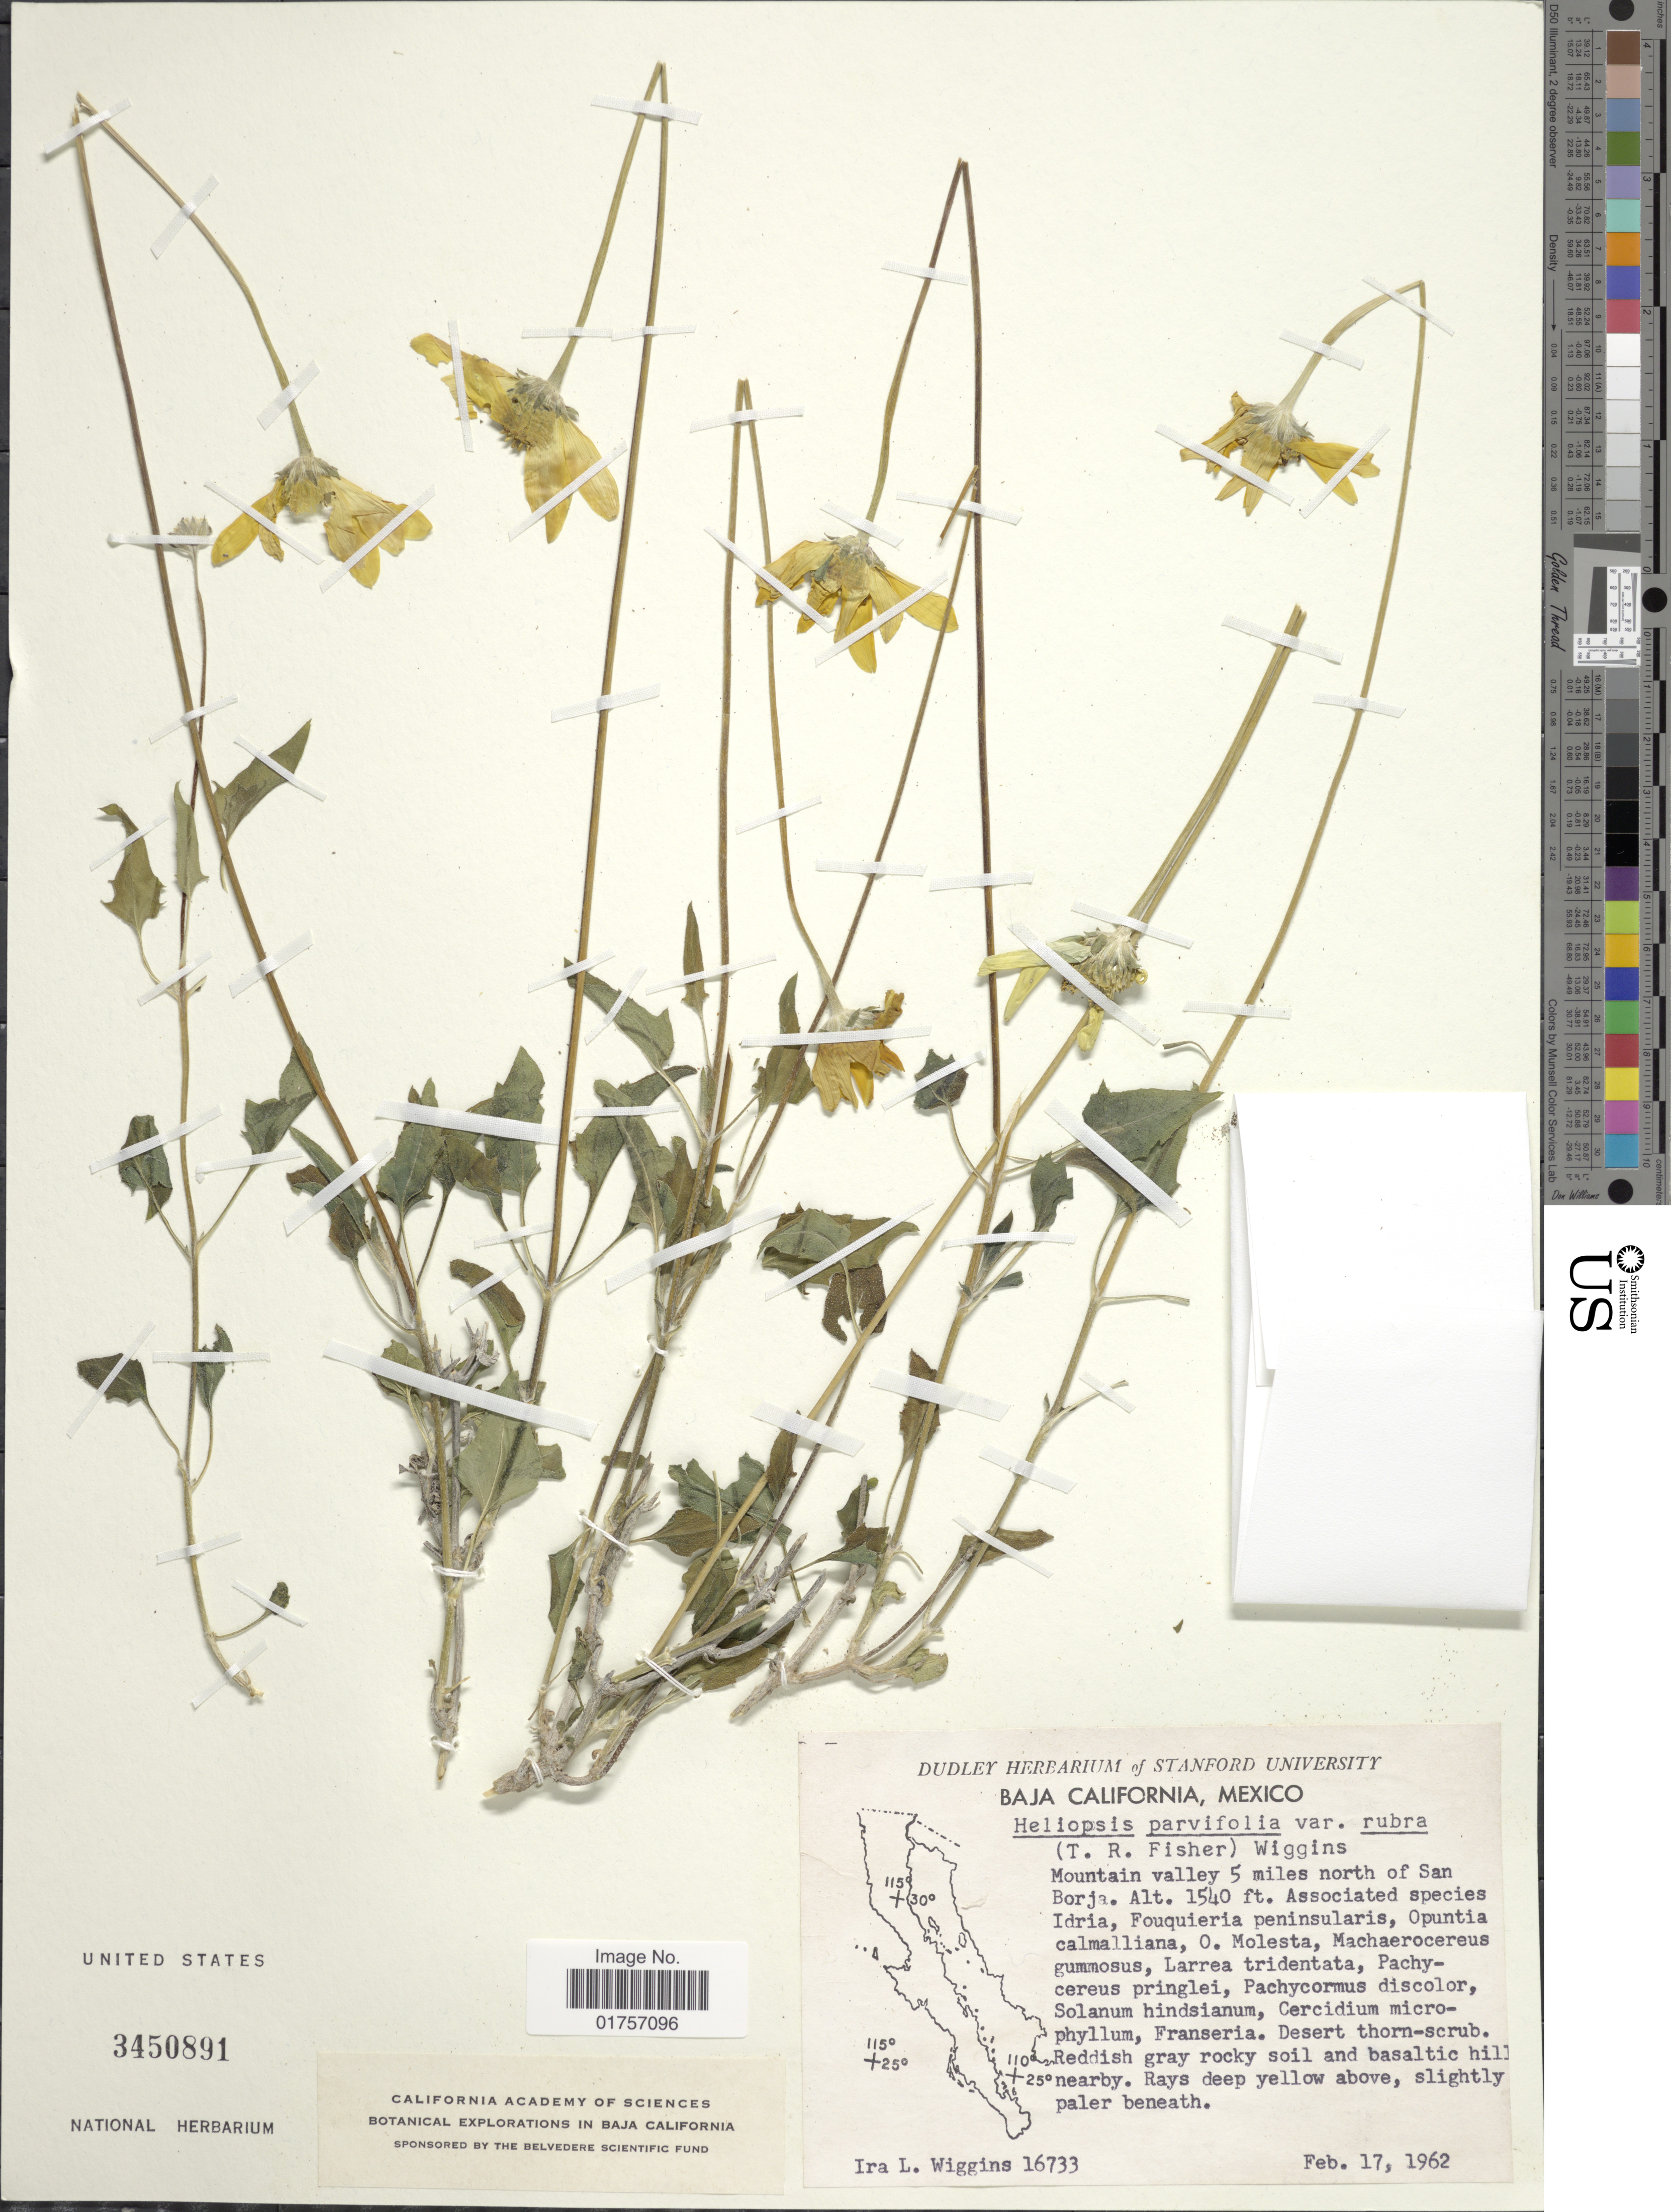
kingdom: Plantae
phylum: Tracheophyta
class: Magnoliopsida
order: Asterales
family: Asteraceae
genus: Heliopsis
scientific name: Heliopsis parvifolia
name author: A. Gray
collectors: I. L. Wiggins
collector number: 16733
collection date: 1962-02-17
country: Mexico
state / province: Baja California Sur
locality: Mountain valley 5 miles north of San Borja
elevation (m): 469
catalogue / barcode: US 3450891